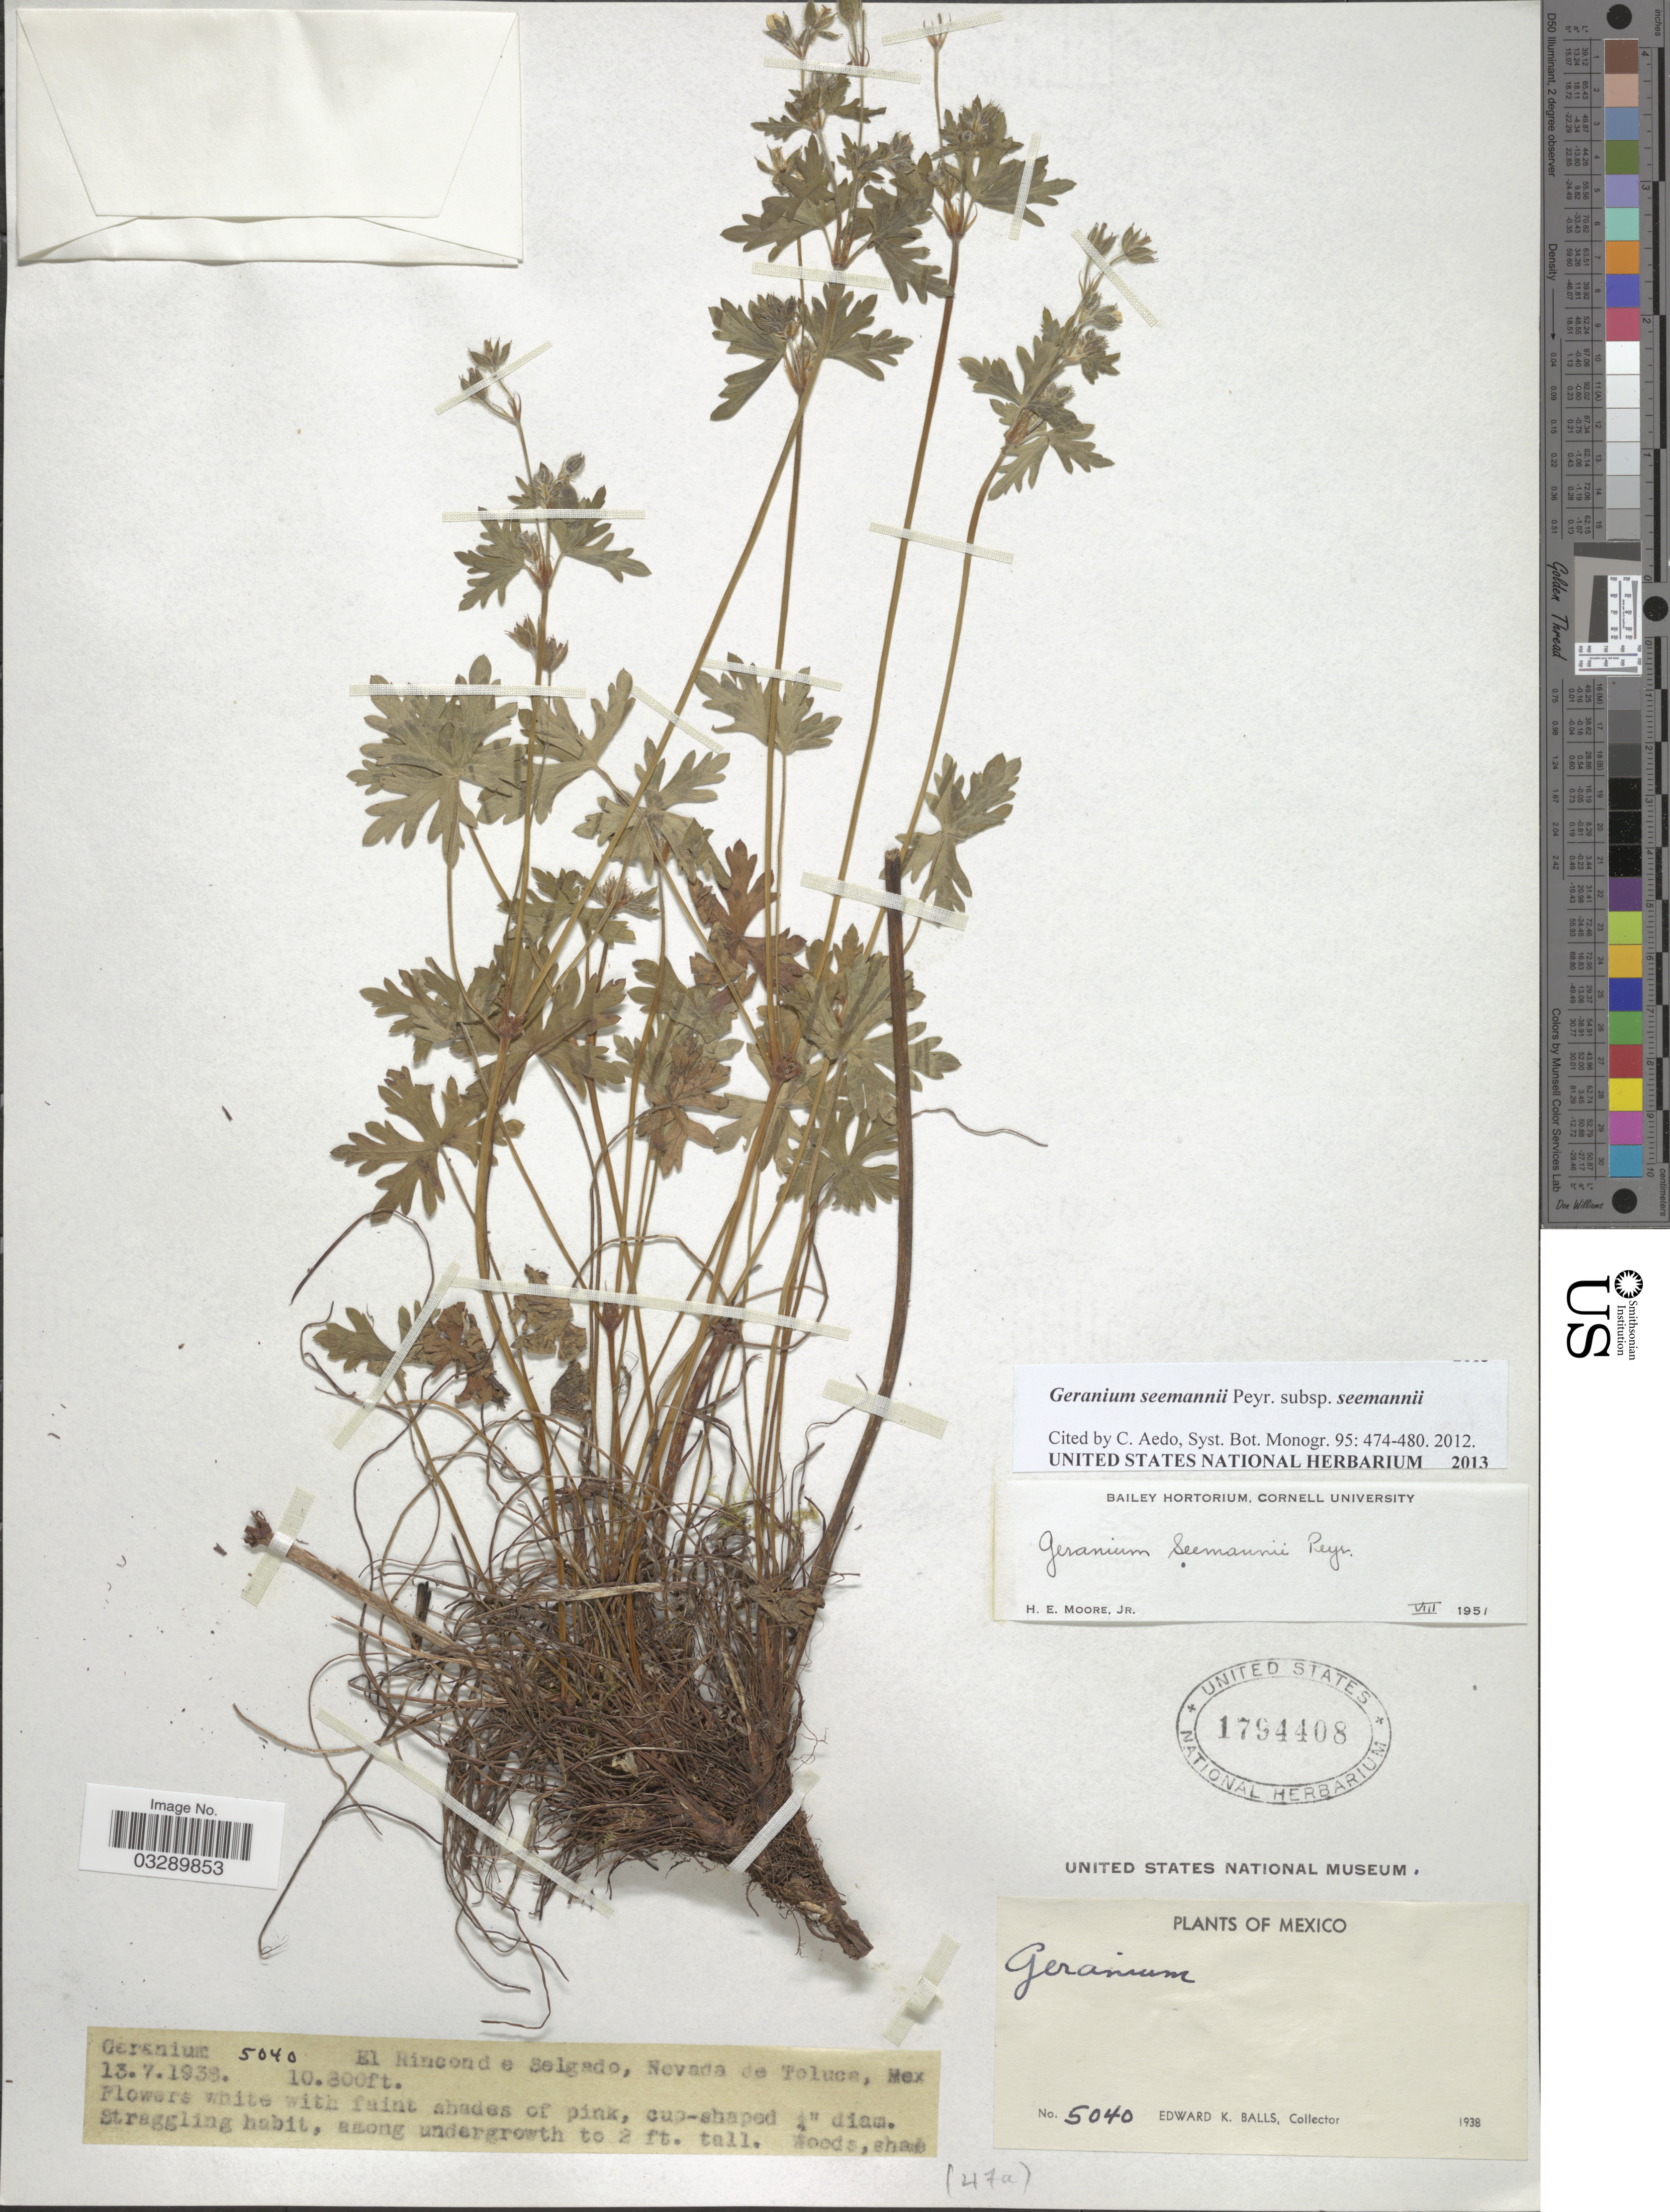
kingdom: Plantae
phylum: Tracheophyta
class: Magnoliopsida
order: Geraniales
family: Geraniaceae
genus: Geranium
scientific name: Geranium seemannii subsp. seemannii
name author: Peyr.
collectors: E. K. Balls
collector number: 5040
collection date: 1938-07-13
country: Mexico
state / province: México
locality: El Rinconde Selgado, Nevada de Toluca.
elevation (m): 3292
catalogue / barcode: US 1794408